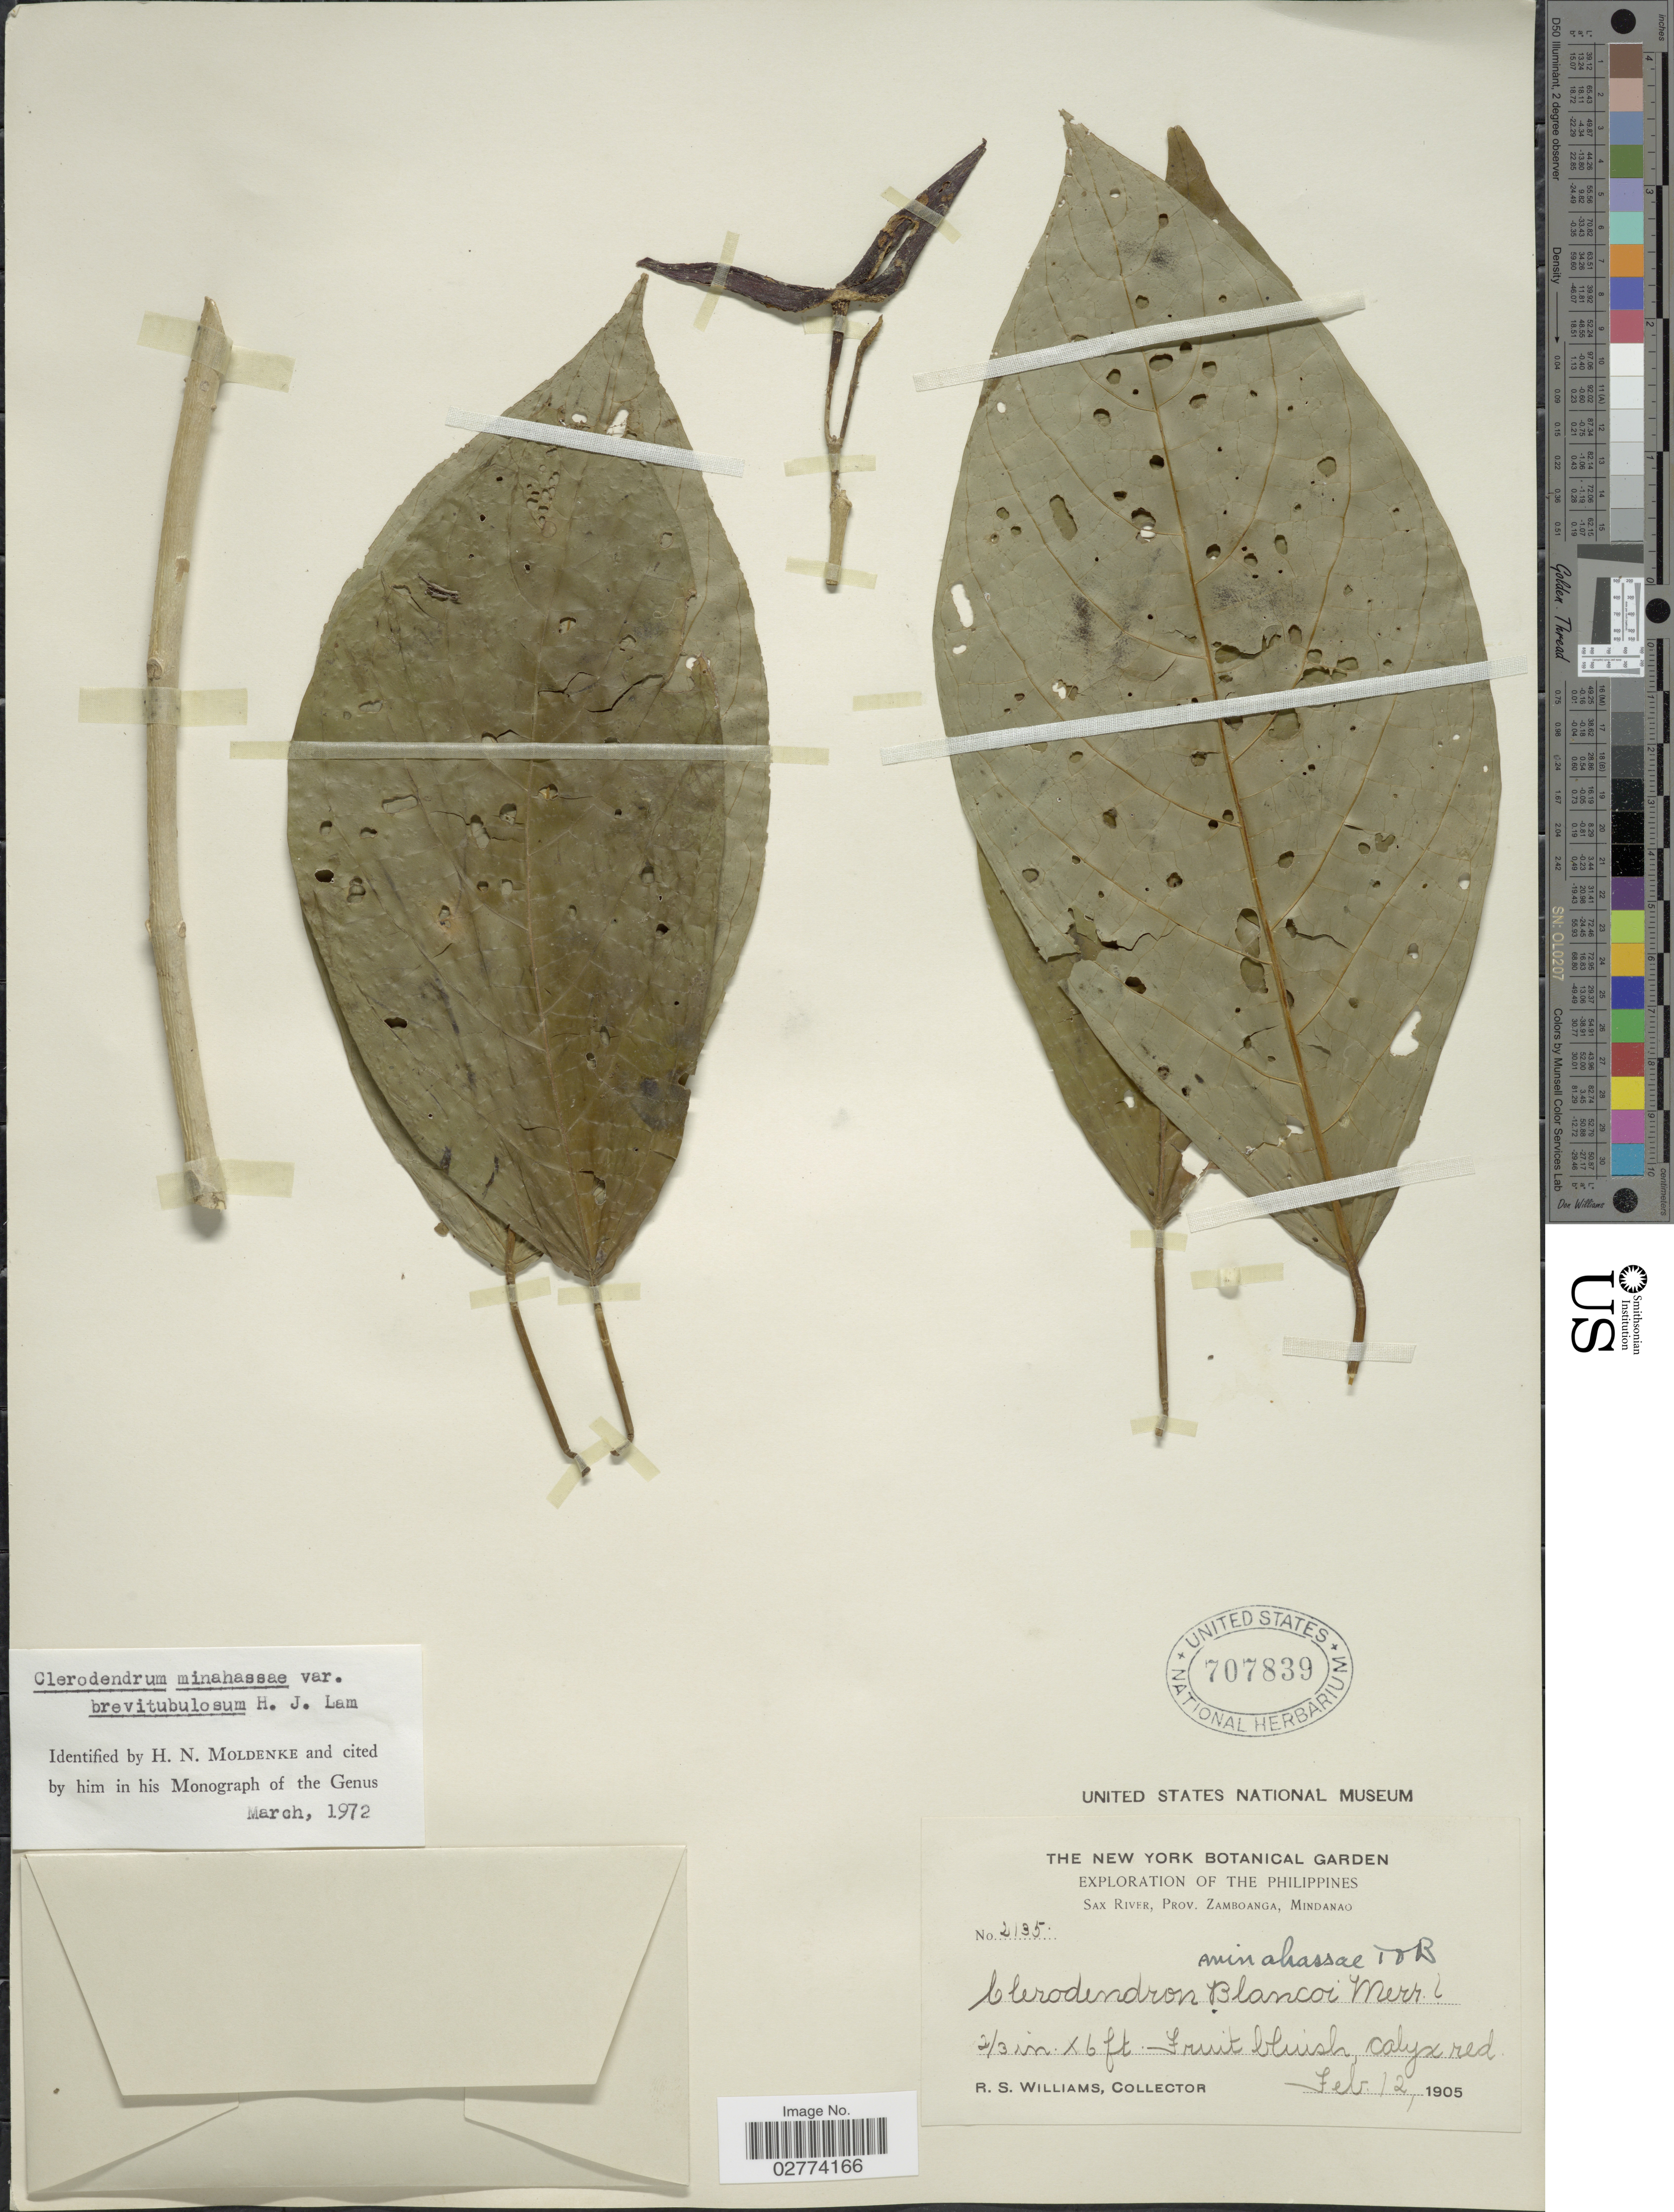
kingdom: Plantae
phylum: Tracheophyta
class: Magnoliopsida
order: Lamiales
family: Lamiaceae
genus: Clerodendrum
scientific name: Clerodendrum minahassae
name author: Teysm. & Binn.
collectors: R. S. Williams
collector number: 2135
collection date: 1905-02-12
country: Philippines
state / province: Zamboanga Peninsula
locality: Sax River, Prov. Zamboanga, Mindanao.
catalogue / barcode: US 707839